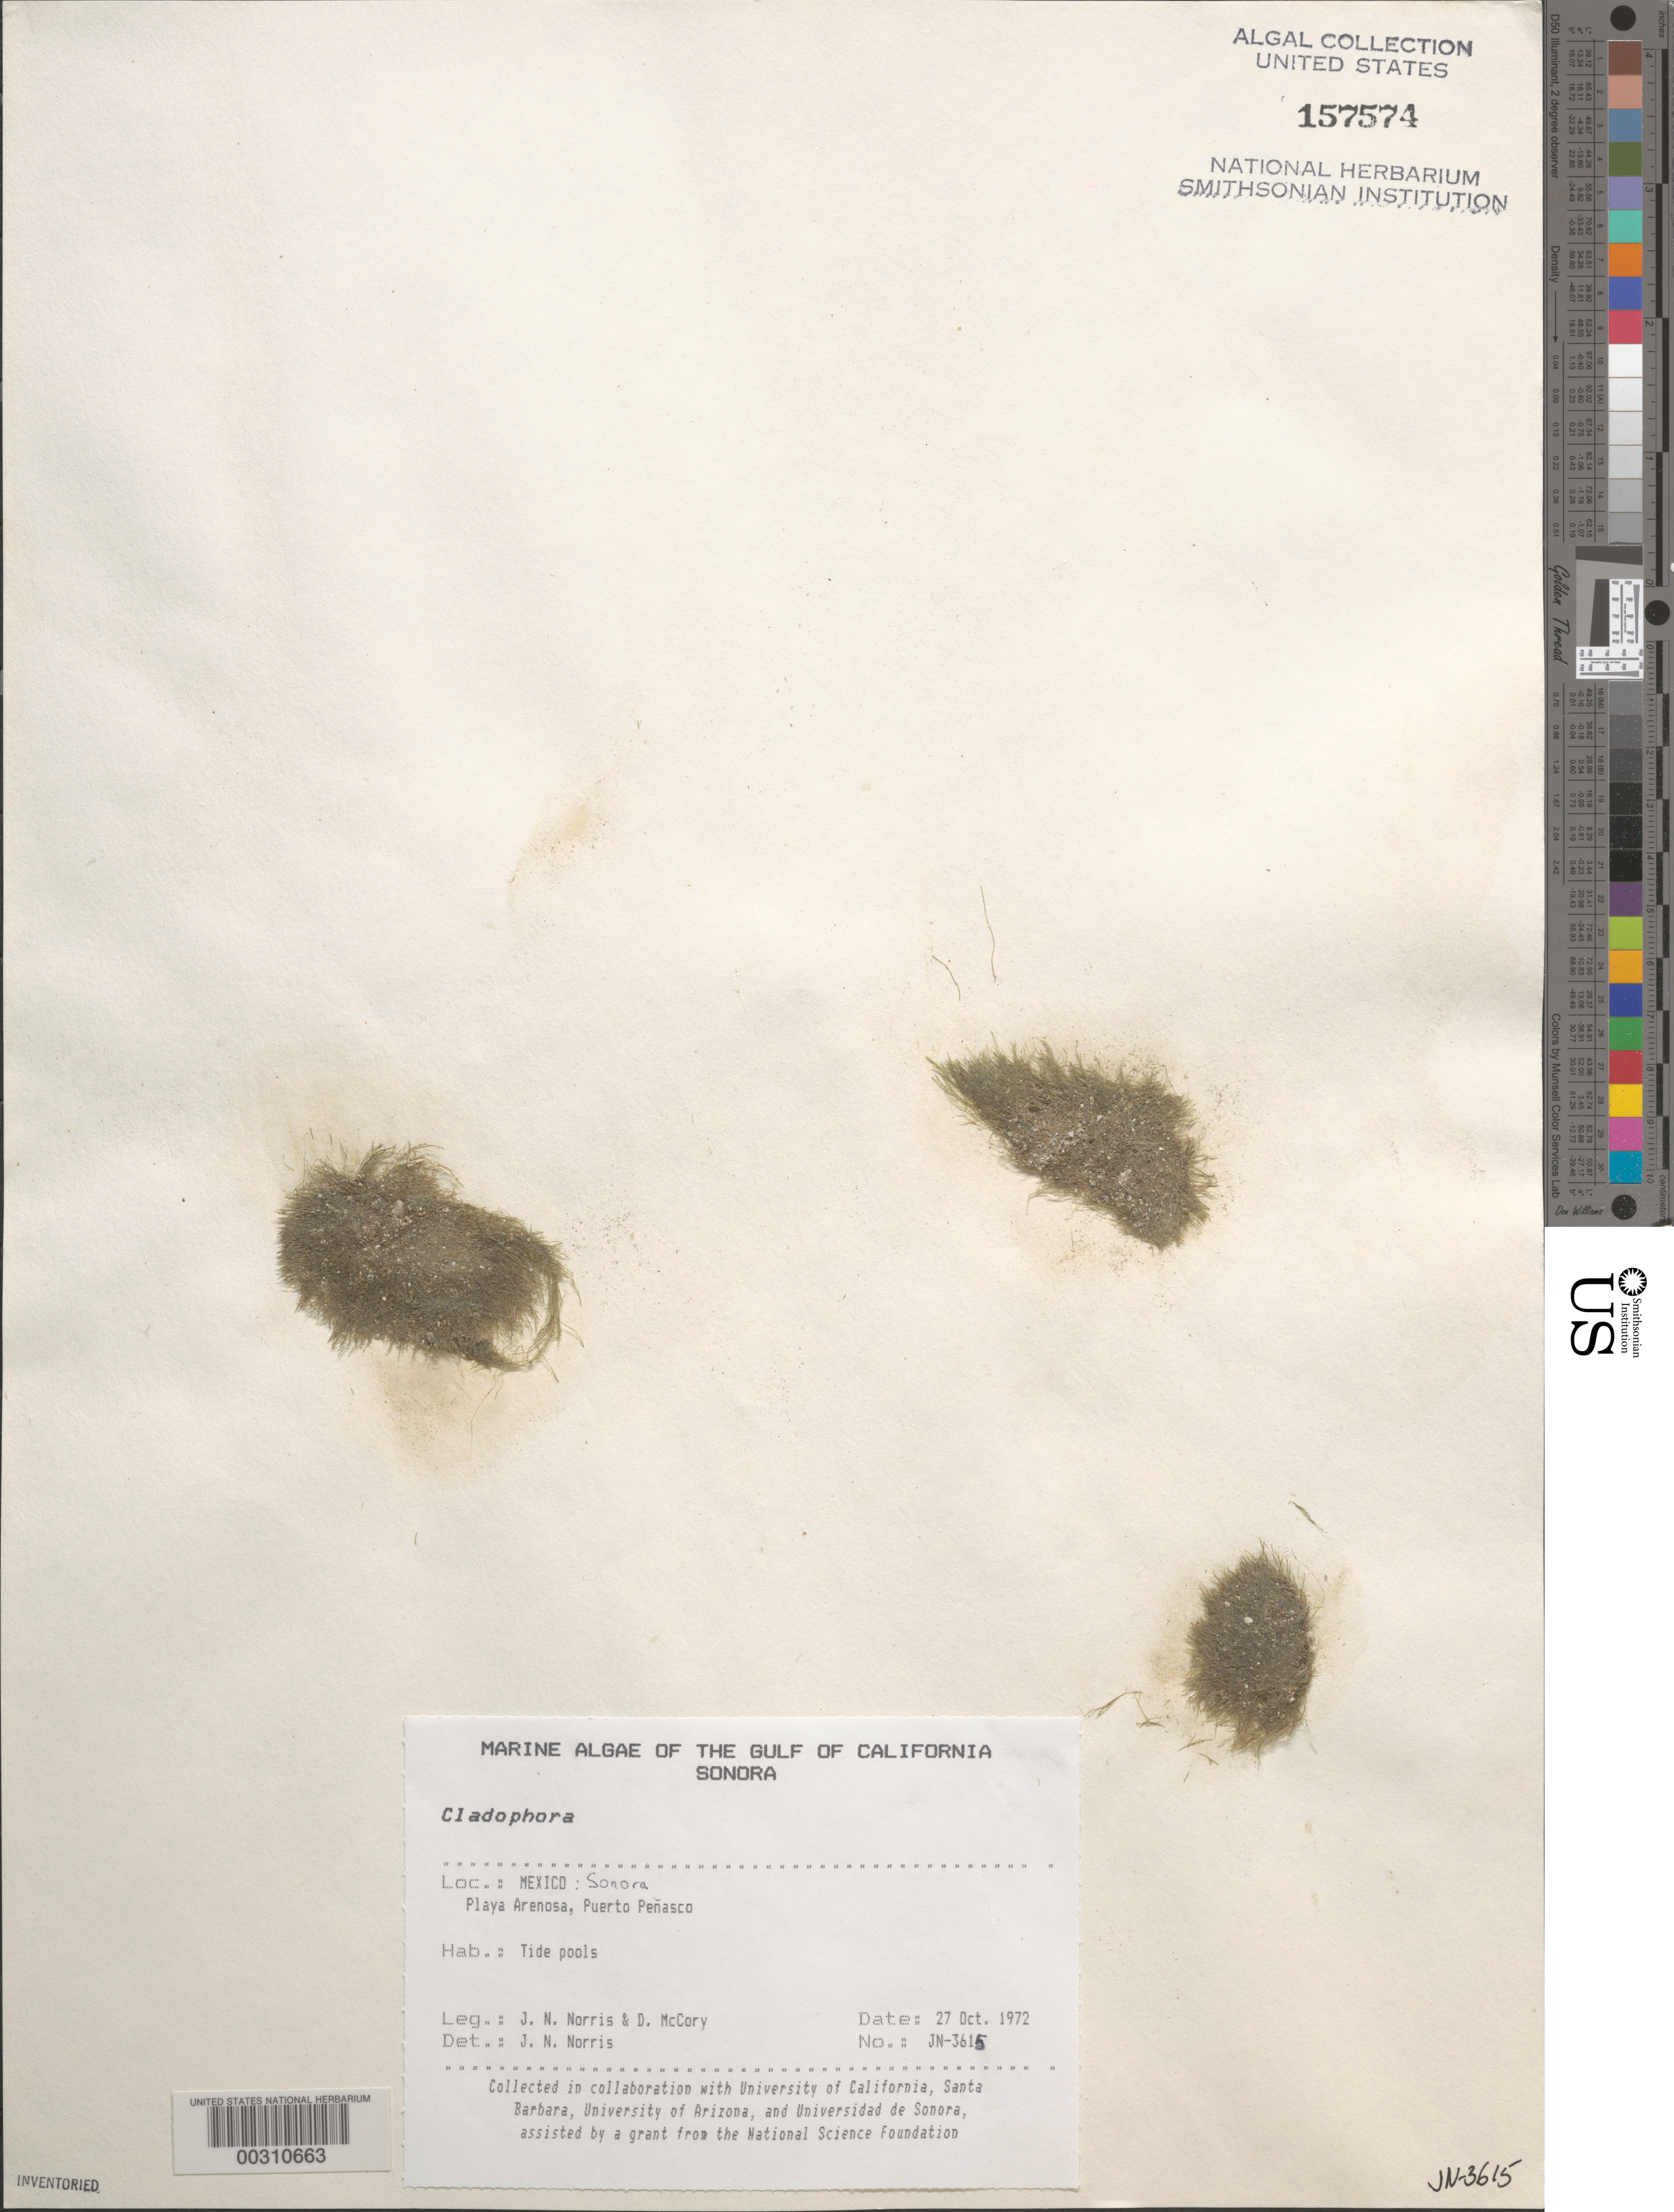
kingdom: Plantae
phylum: Chlorophyta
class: Ulvophyceae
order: Cladophorales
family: Cladophoraceae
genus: Cladophora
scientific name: Cladophora sp.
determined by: Norris, James N.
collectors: J. N. Norris & J. Mccory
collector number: JN-3615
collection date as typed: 27 Oct 1972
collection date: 1972-10-27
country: Mexico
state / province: Sonora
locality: Playa Arenosa, Puerto Penasco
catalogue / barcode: US 157574